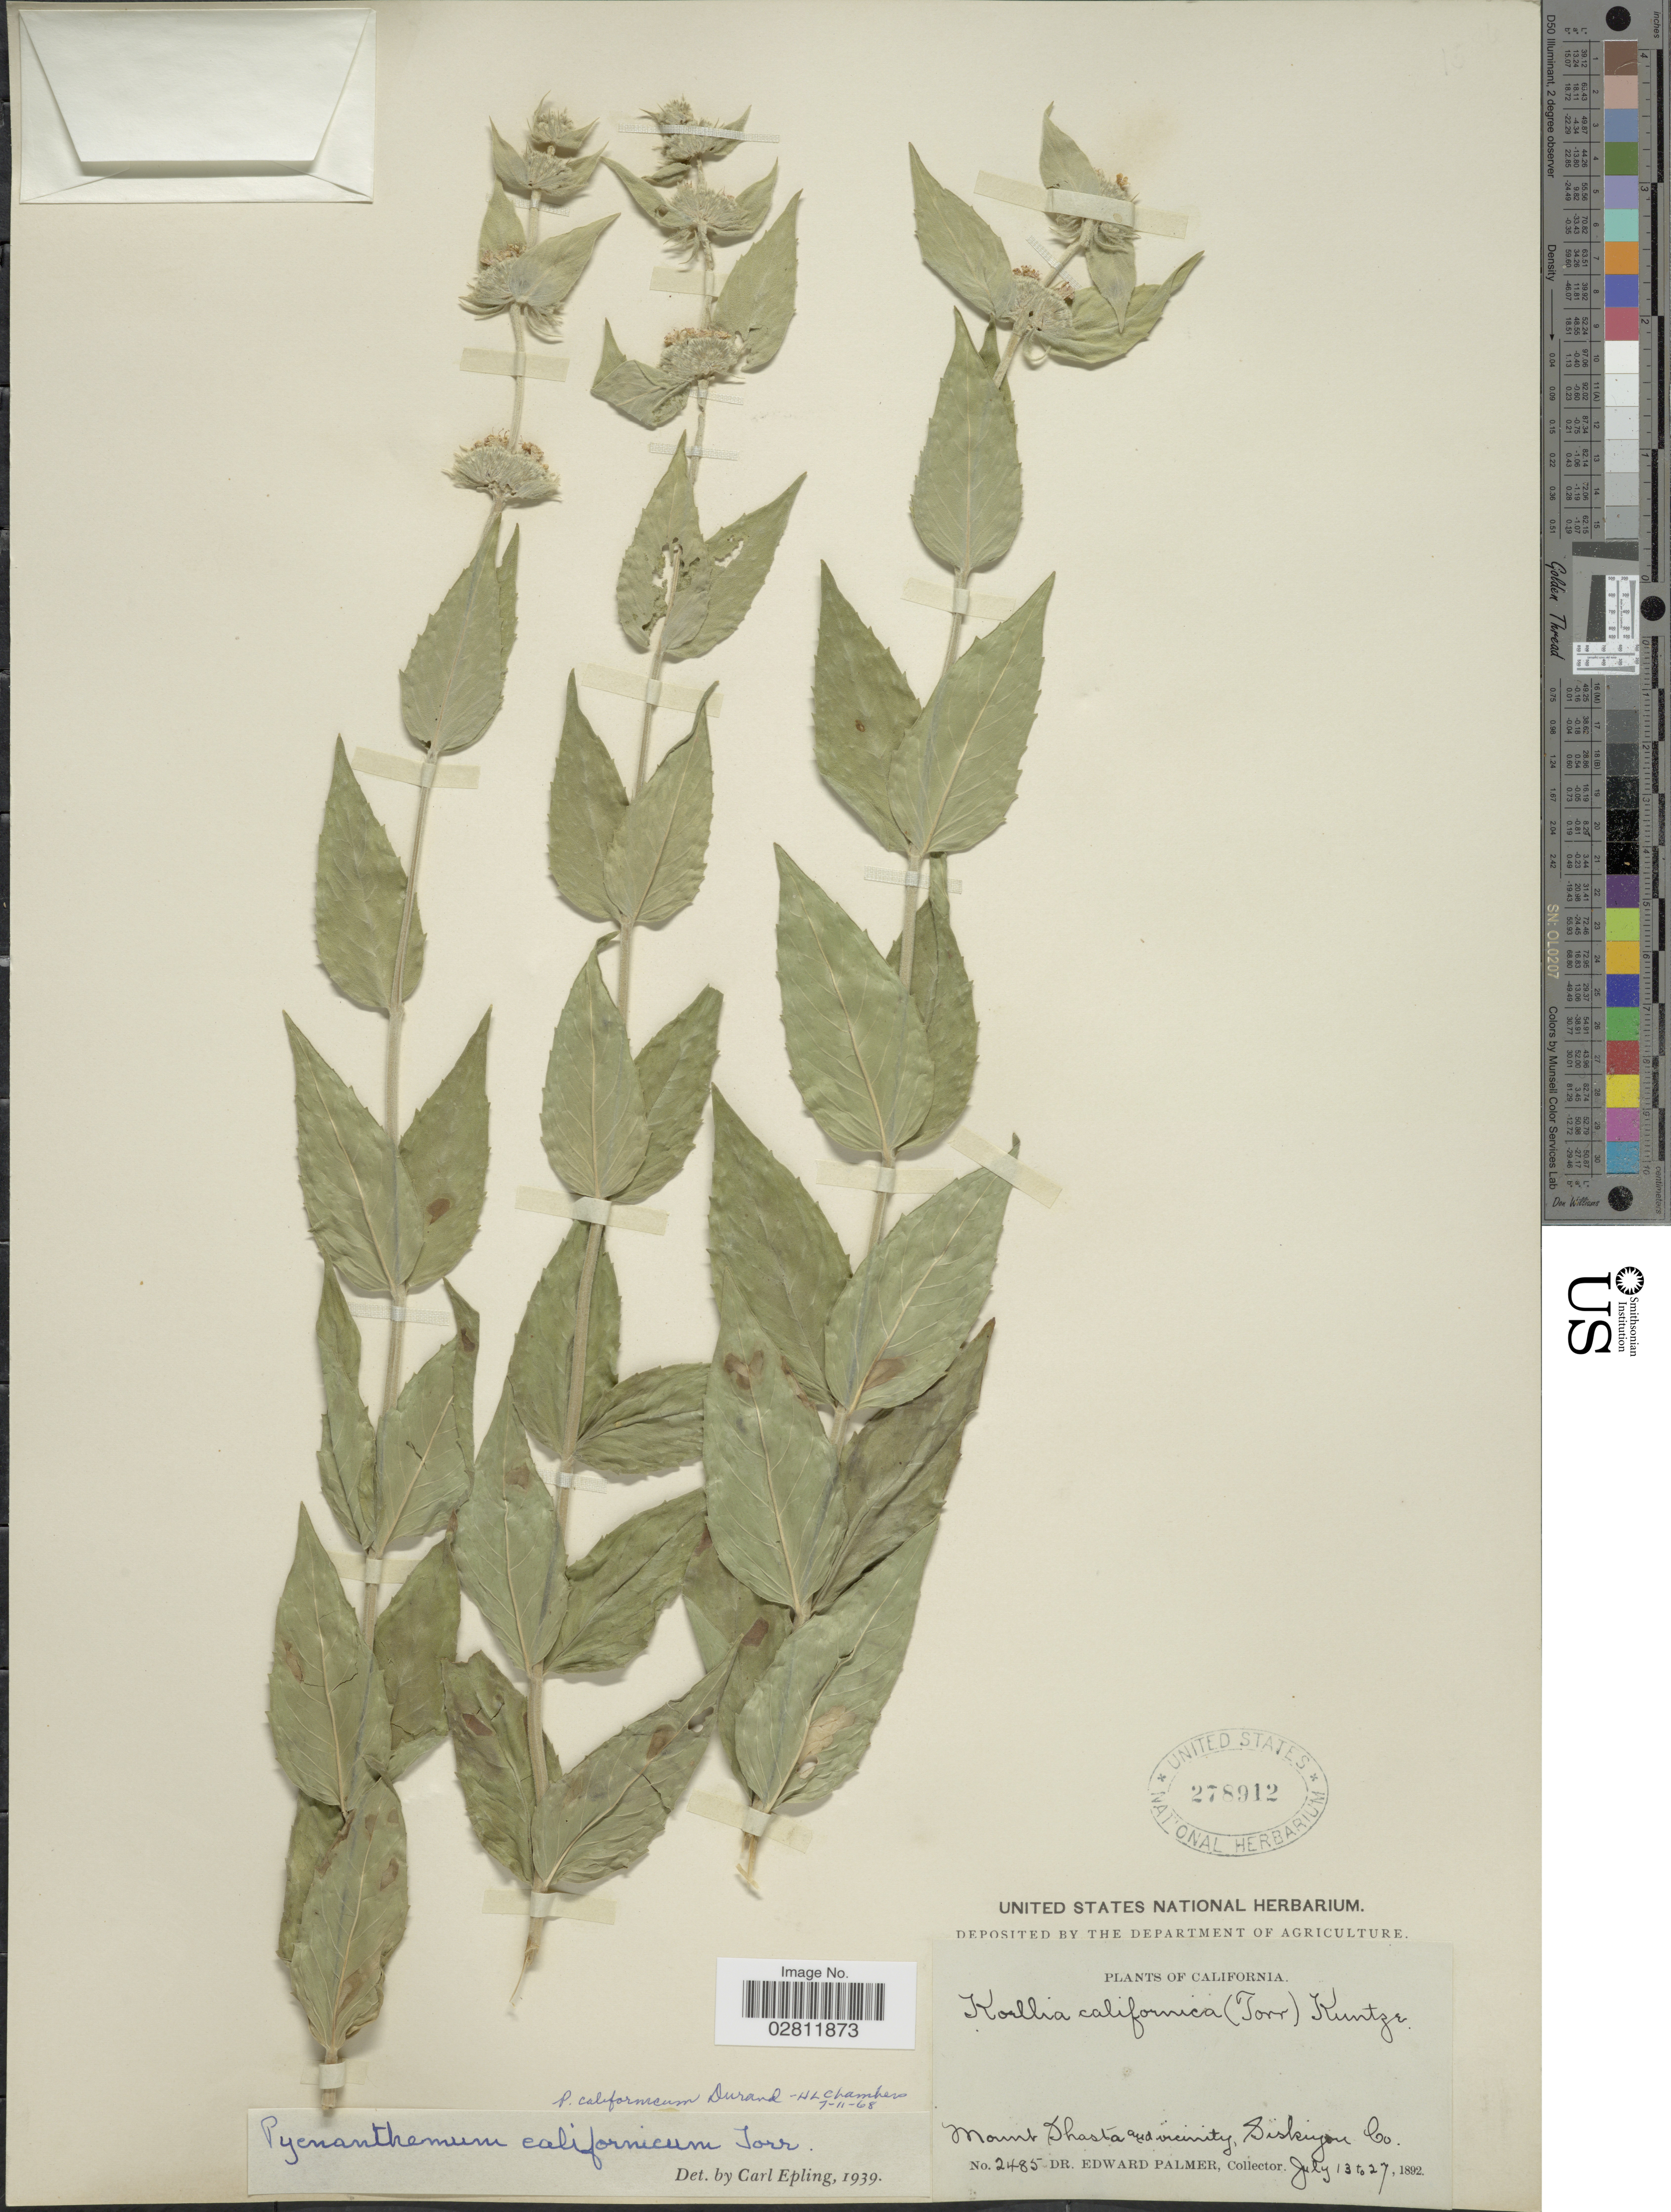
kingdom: Plantae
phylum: Tracheophyta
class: Magnoliopsida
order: Lamiales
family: Lamiaceae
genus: Pycnanthemum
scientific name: Pycnanthemum californicum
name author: Torr. ex Durand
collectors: E. Palmer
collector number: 2485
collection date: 1892-07-13/1892-07-27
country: United States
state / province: California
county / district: Siskiyou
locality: Mount Shasta and vicinity, Siskiyou Co.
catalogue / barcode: US 278912